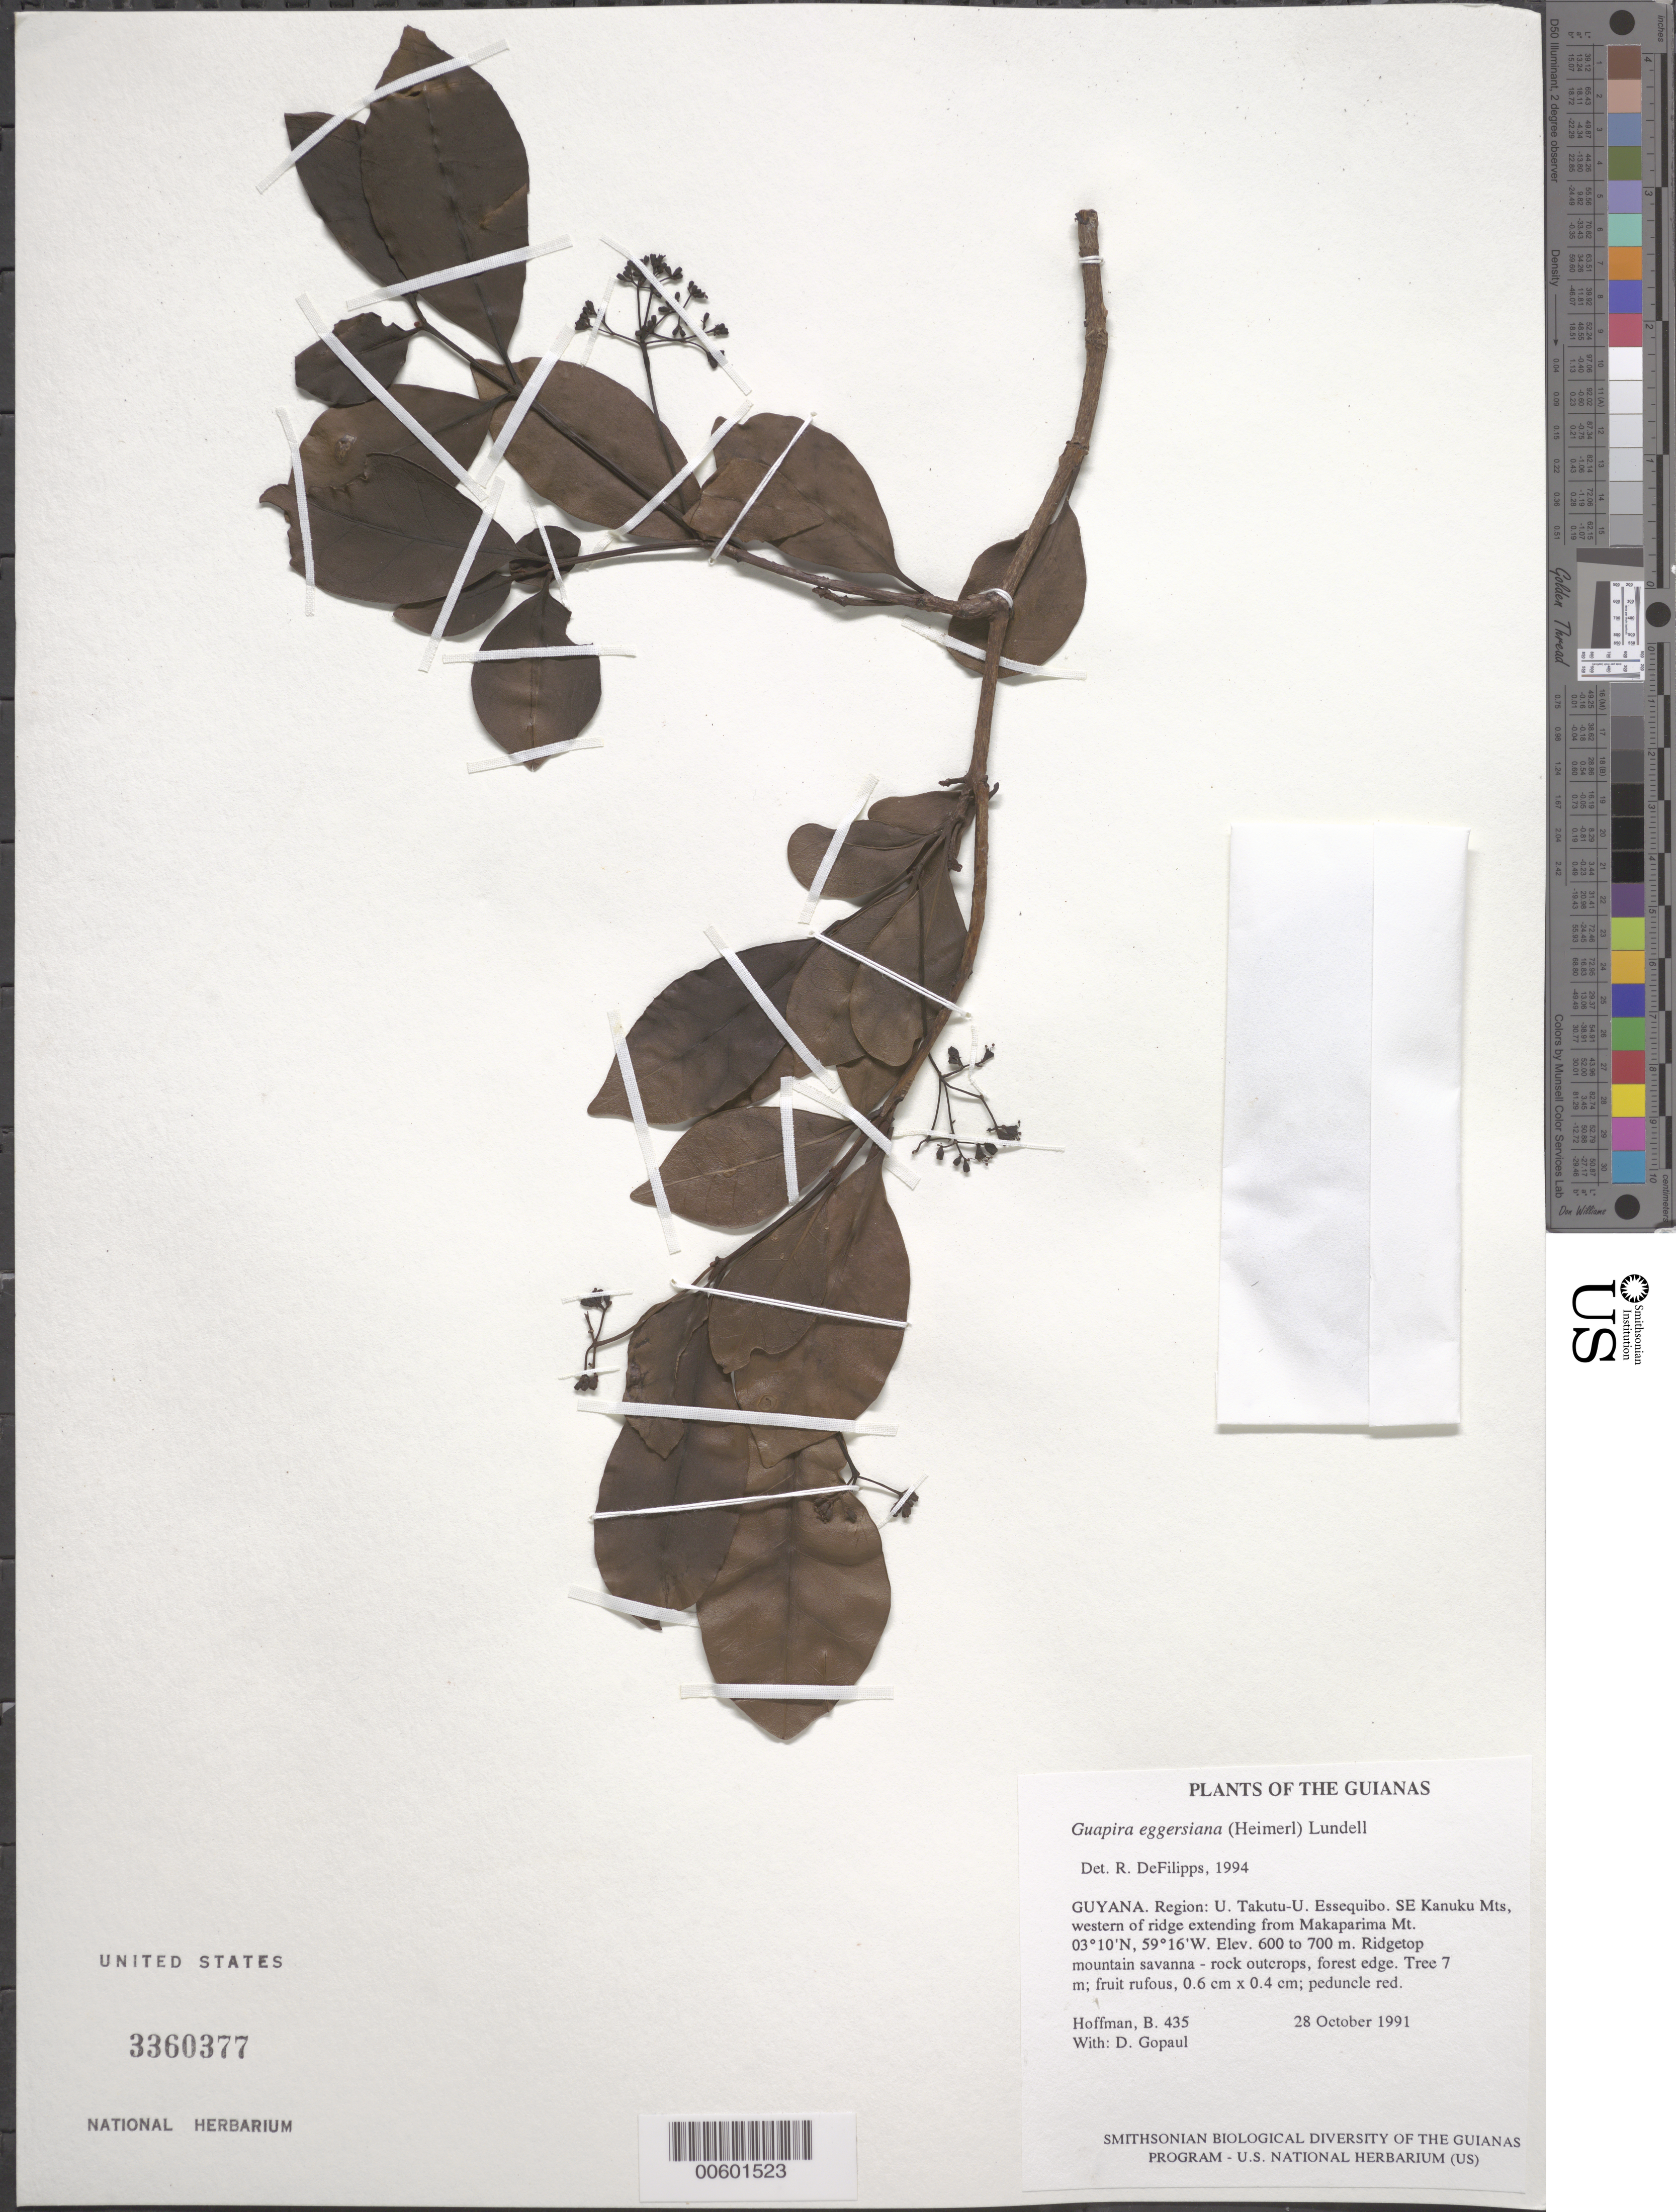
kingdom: Plantae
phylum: Tracheophyta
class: Magnoliopsida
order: Caryophyllales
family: Nyctaginaceae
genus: Guapira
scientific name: Guapira eggersiana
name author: (Heimerl) Lundell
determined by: DeFilipps, R. A.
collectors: B. Hoffman & D. Gopaul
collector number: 435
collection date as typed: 28 October 1991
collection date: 1991-10-28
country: Guyana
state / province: U. Takutu-U. Essequibo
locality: SE Kanuku Mts; western end of ridge extending from Makaparima Mountain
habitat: Ridgetop mountain savanna - rock outcrops, forest edge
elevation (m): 600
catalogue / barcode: US 3360377